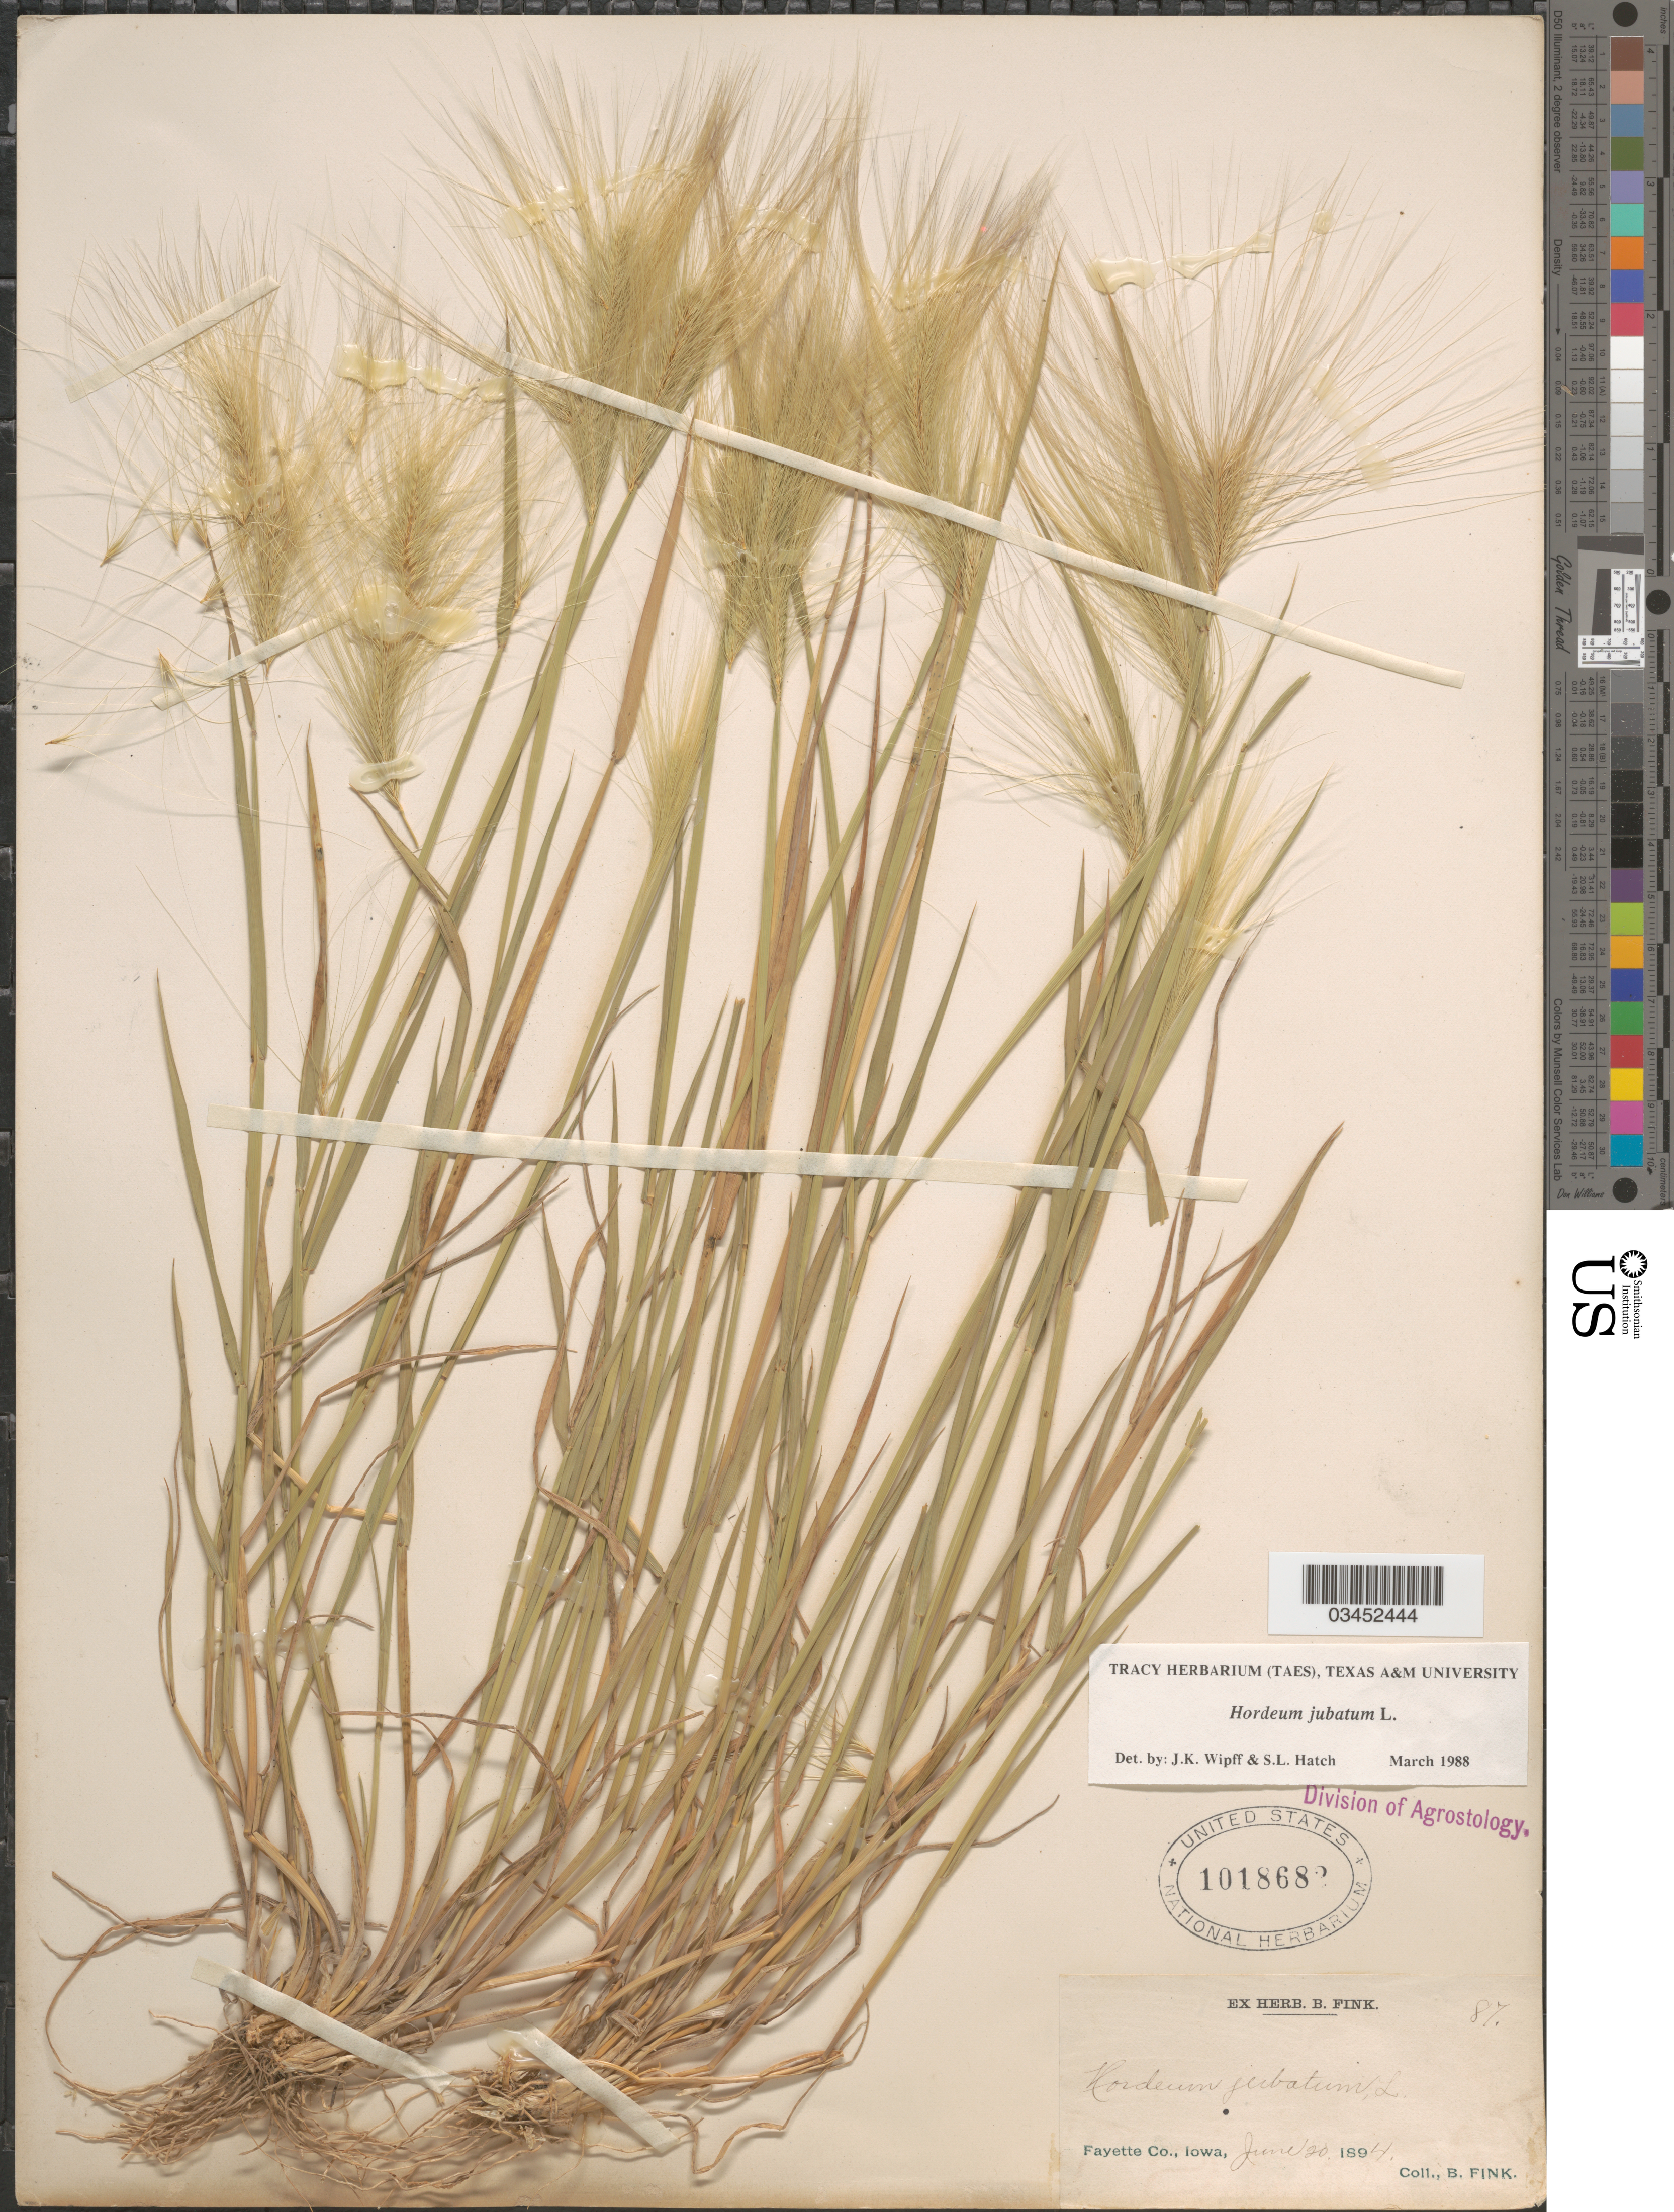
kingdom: Plantae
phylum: Tracheophyta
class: Liliopsida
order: Poales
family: Poaceae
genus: Hordeum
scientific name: Hordeum jubatum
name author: L.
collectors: B. Fink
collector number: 87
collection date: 1894-06-20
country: United States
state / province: Iowa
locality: Fayette Co.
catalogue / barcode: US 1018682